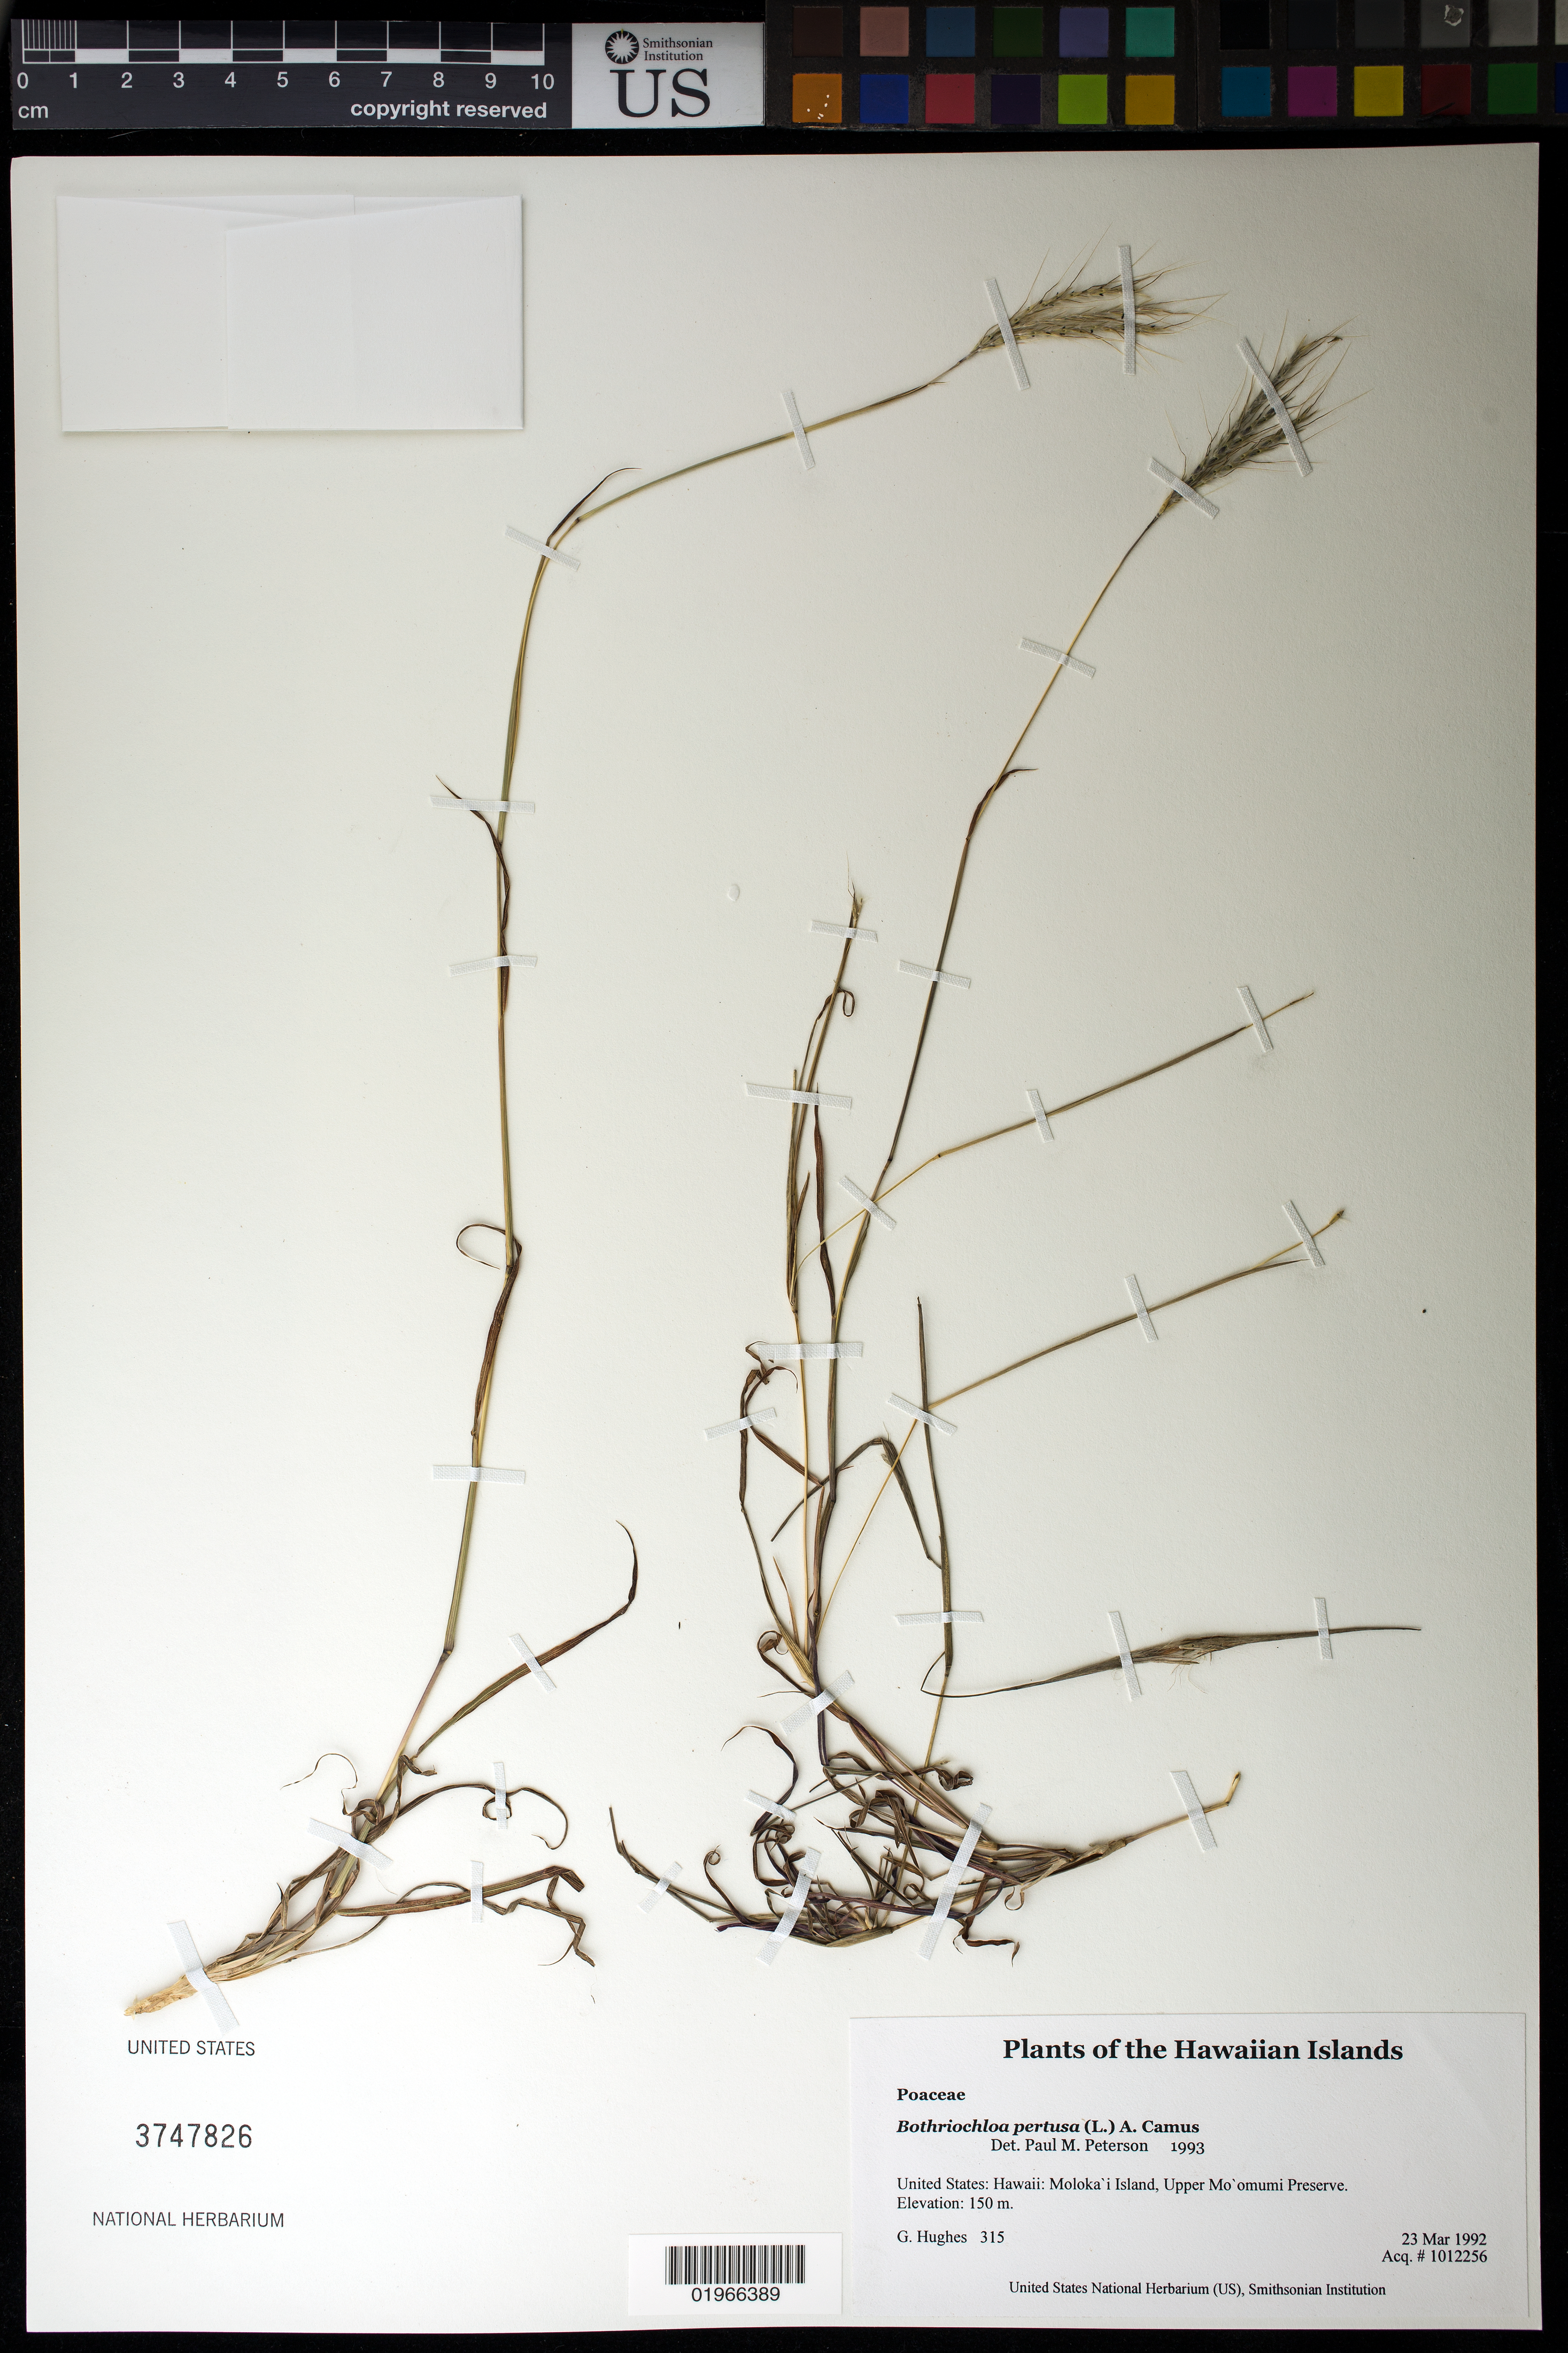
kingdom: Plantae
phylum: Tracheophyta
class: Liliopsida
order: Poales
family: Poaceae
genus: Bothriochloa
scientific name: Bothriochloa pertusa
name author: (L.) A. Camus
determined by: Peterson, Paul M., (BOT), Smithsonian Institution - National Museum of Natural History (UNITED STATES)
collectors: G. Hughes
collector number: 315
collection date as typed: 3-23-92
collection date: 1992-03-23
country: United States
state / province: Hawaii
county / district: Maui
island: Moloka'i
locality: Upper Mo'omumi Preserve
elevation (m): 150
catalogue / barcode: US 3747826